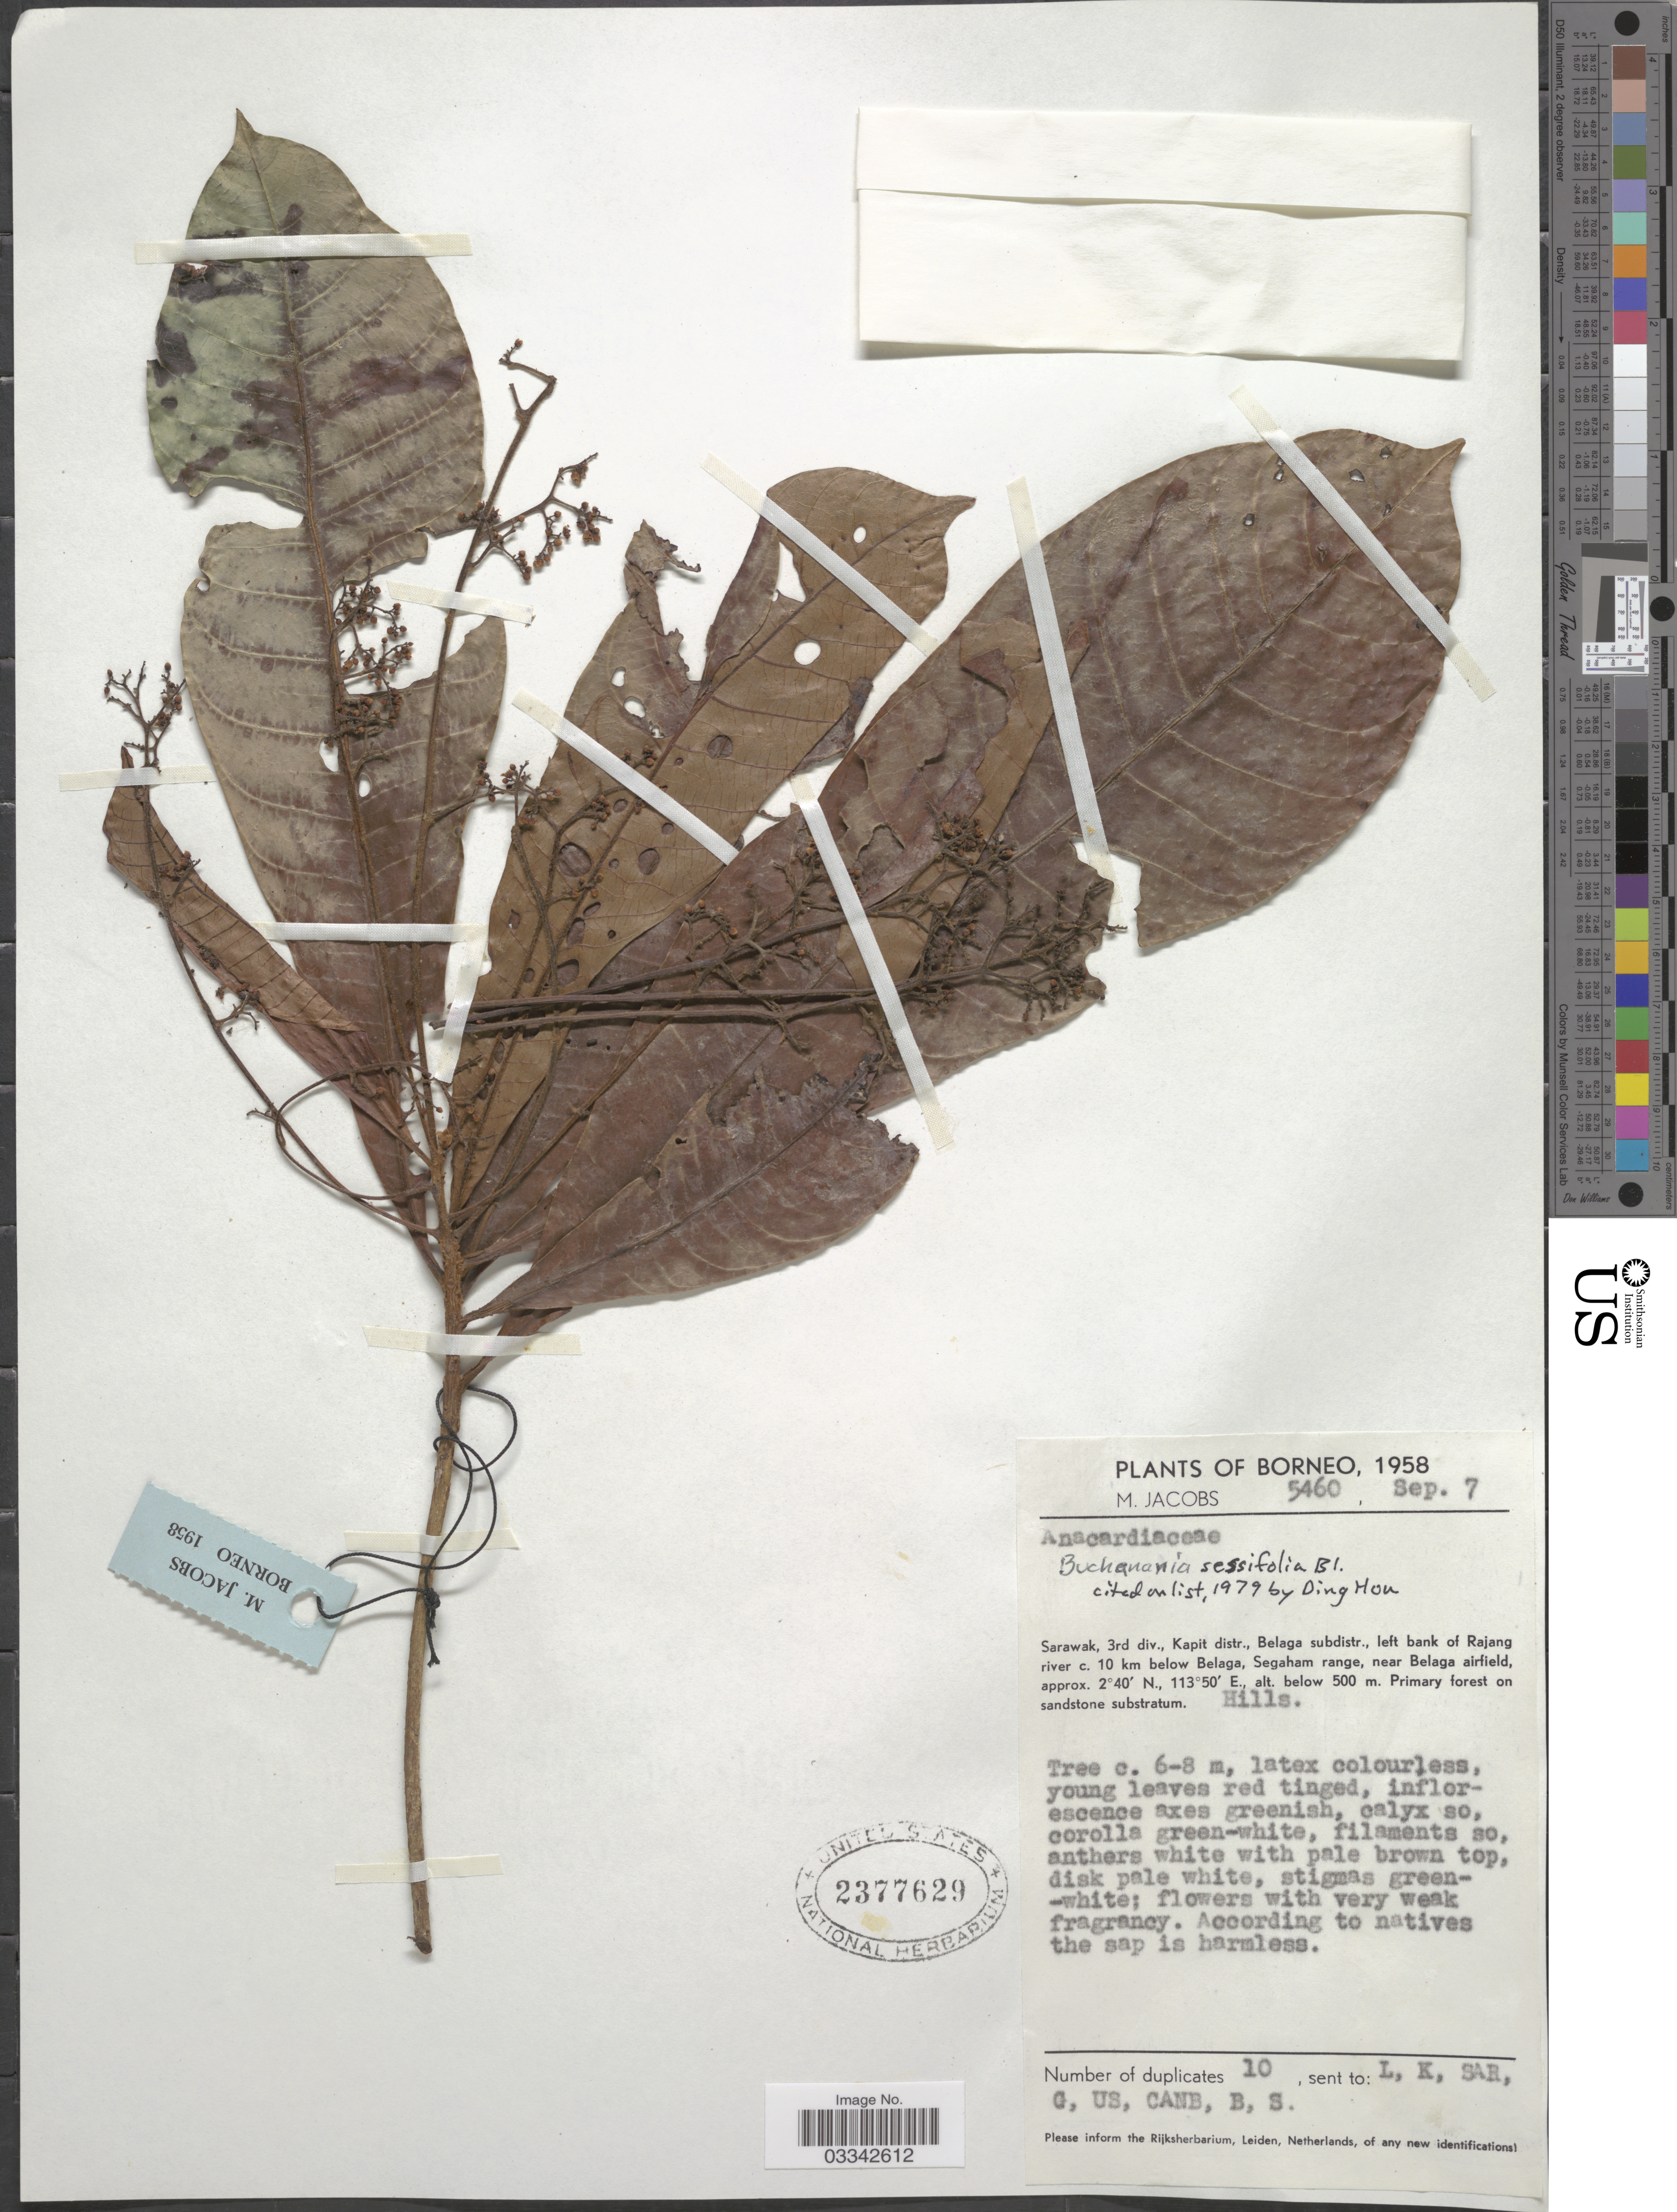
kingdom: Plantae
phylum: Tracheophyta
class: Magnoliopsida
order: Sapindales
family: Anacardiaceae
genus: Buchanania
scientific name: Buchanania sessifolia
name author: Blume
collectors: M. Jacobs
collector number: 5460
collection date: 1958-09-07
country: Malaysia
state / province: Sarawak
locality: Borneo. 3rd div., Kapit distr., Belaga subdistr., left bank of Rajang river, c. 10 km below Belaga, Segaham range, near Belaga airfield.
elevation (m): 500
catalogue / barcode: US 2377629